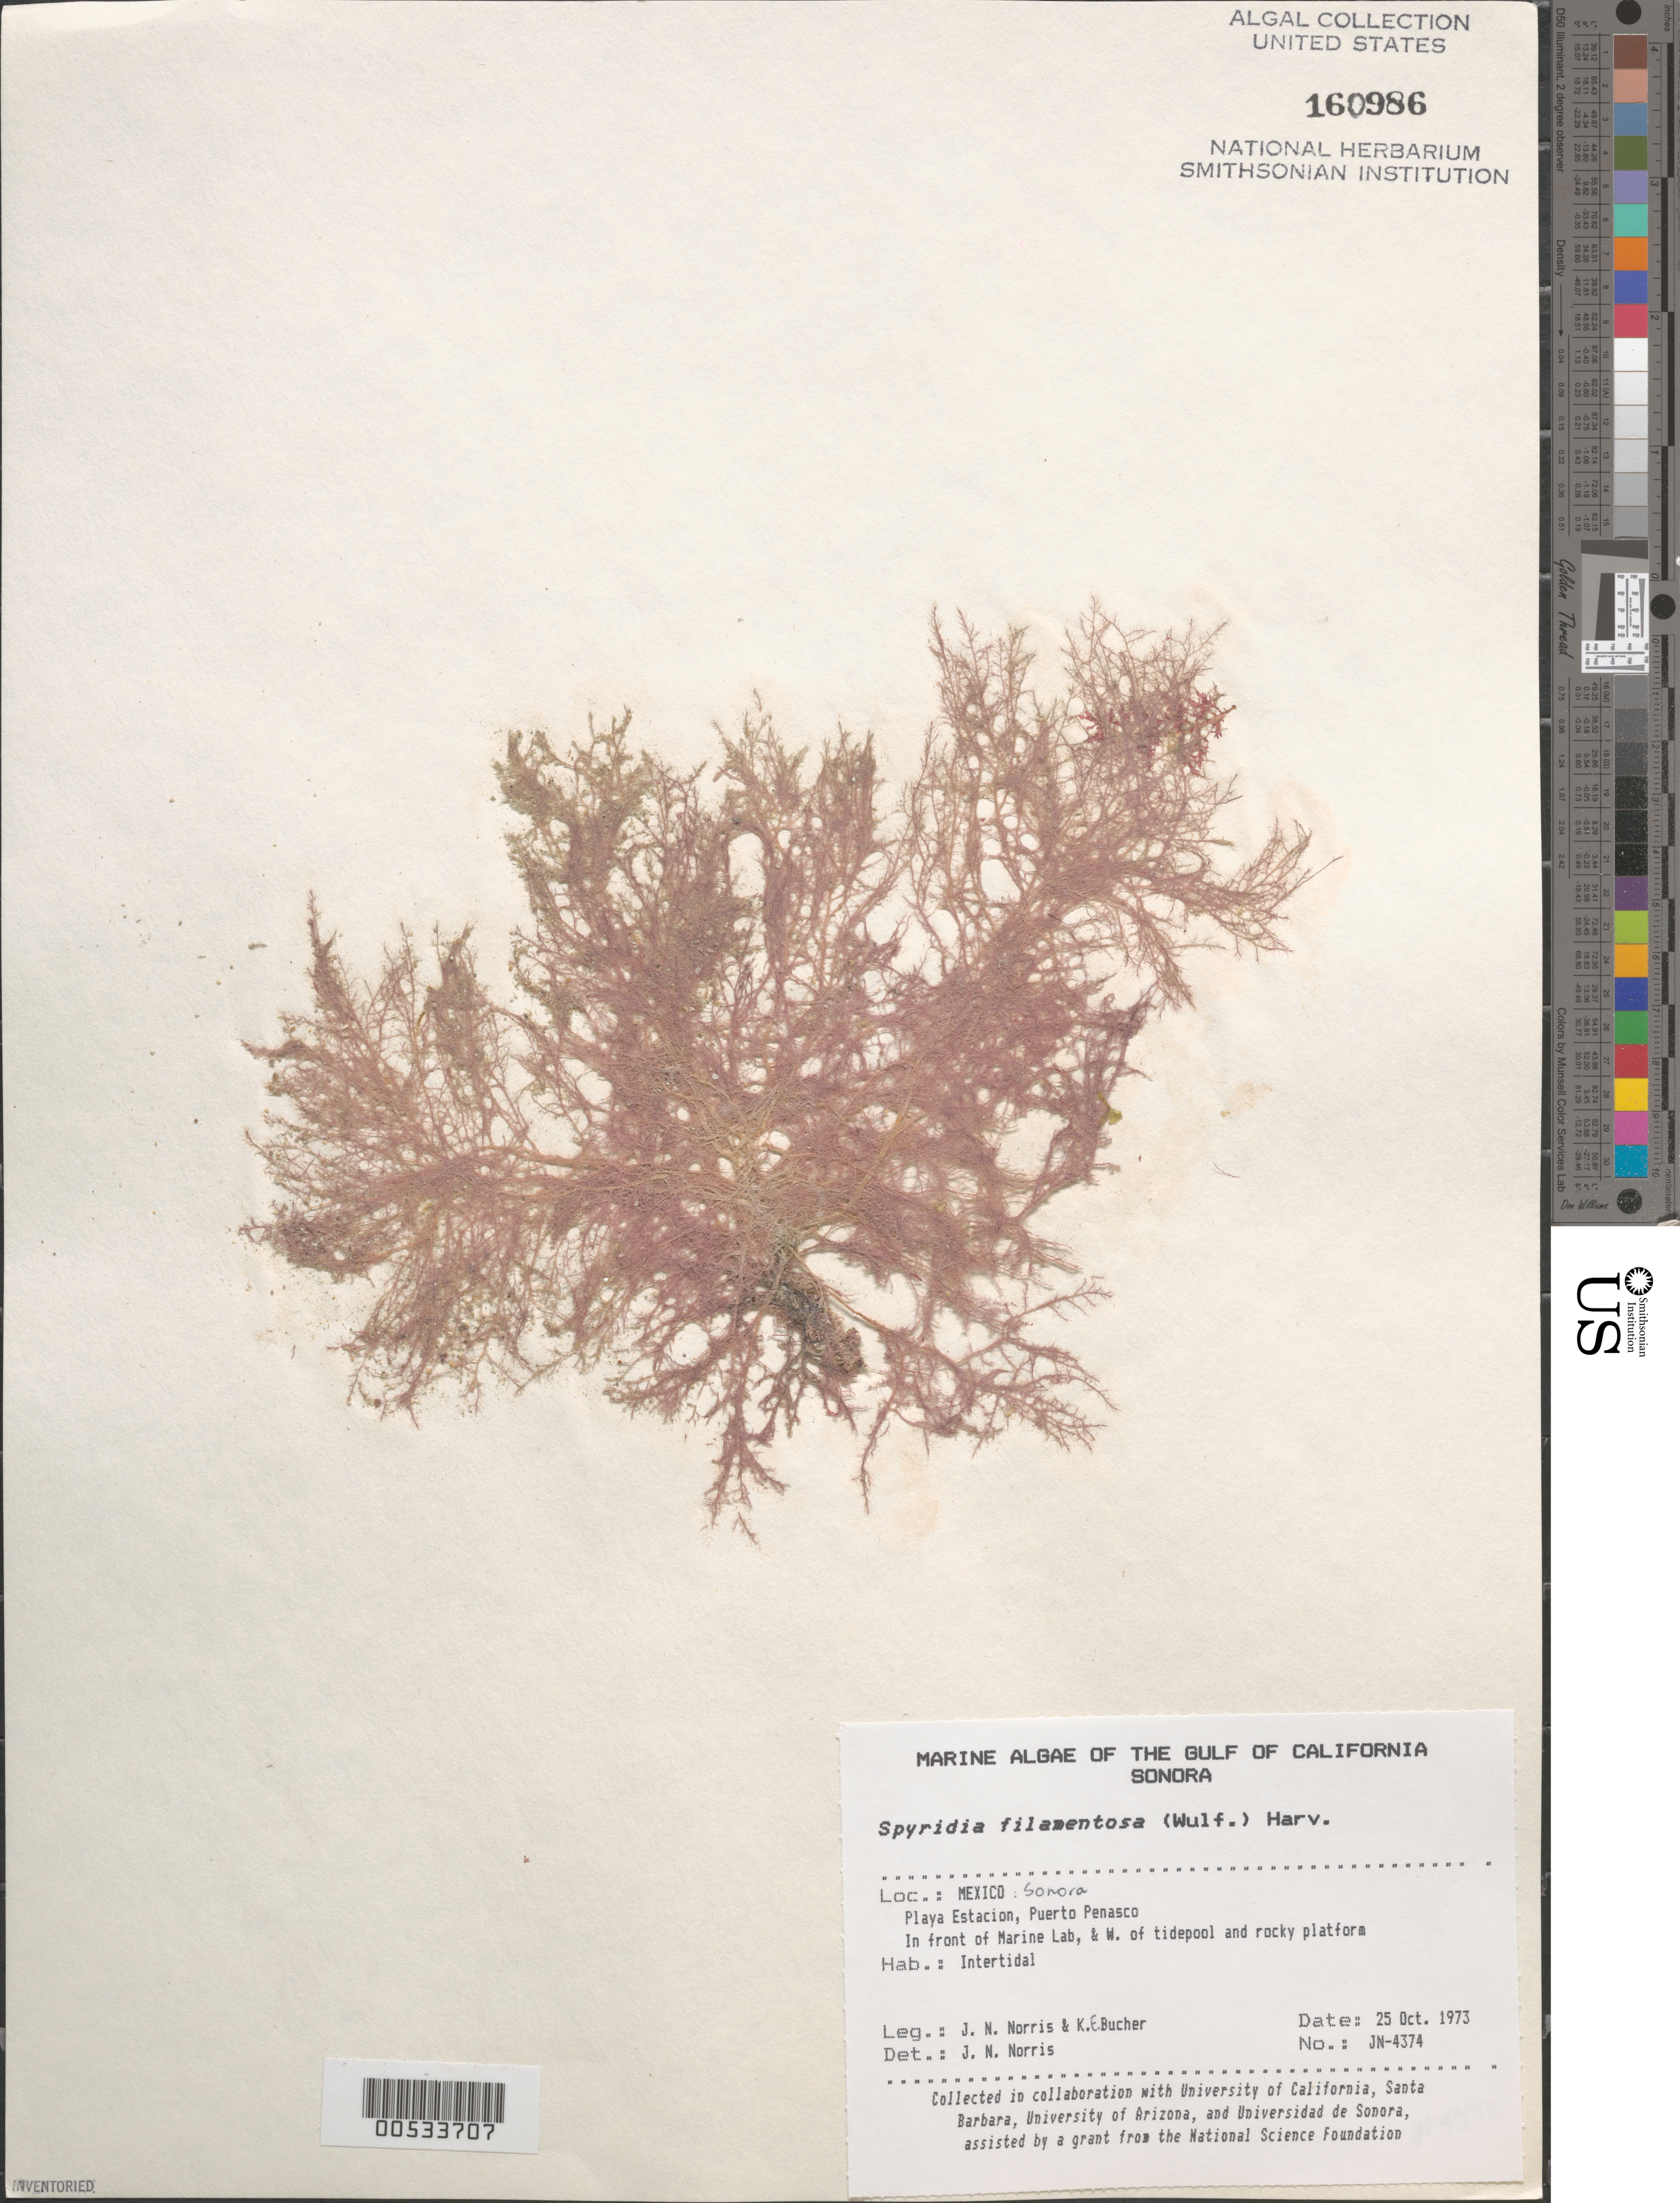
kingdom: Plantae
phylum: Rhodophyta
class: Florideophyceae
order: Ceramiales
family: Spyridiaceae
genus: Spyridia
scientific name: Spyridia filamentosa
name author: (Wulfen) Harv.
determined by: Norris, James N.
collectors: J. N. Norris & K. E. Bucher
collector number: JN-4374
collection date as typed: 25 Oct 1973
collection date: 1973-10-25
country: Mexico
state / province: Sonora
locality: Playa Estacion, Puerto Penasco, marine laboratory station shore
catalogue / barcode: US 160986